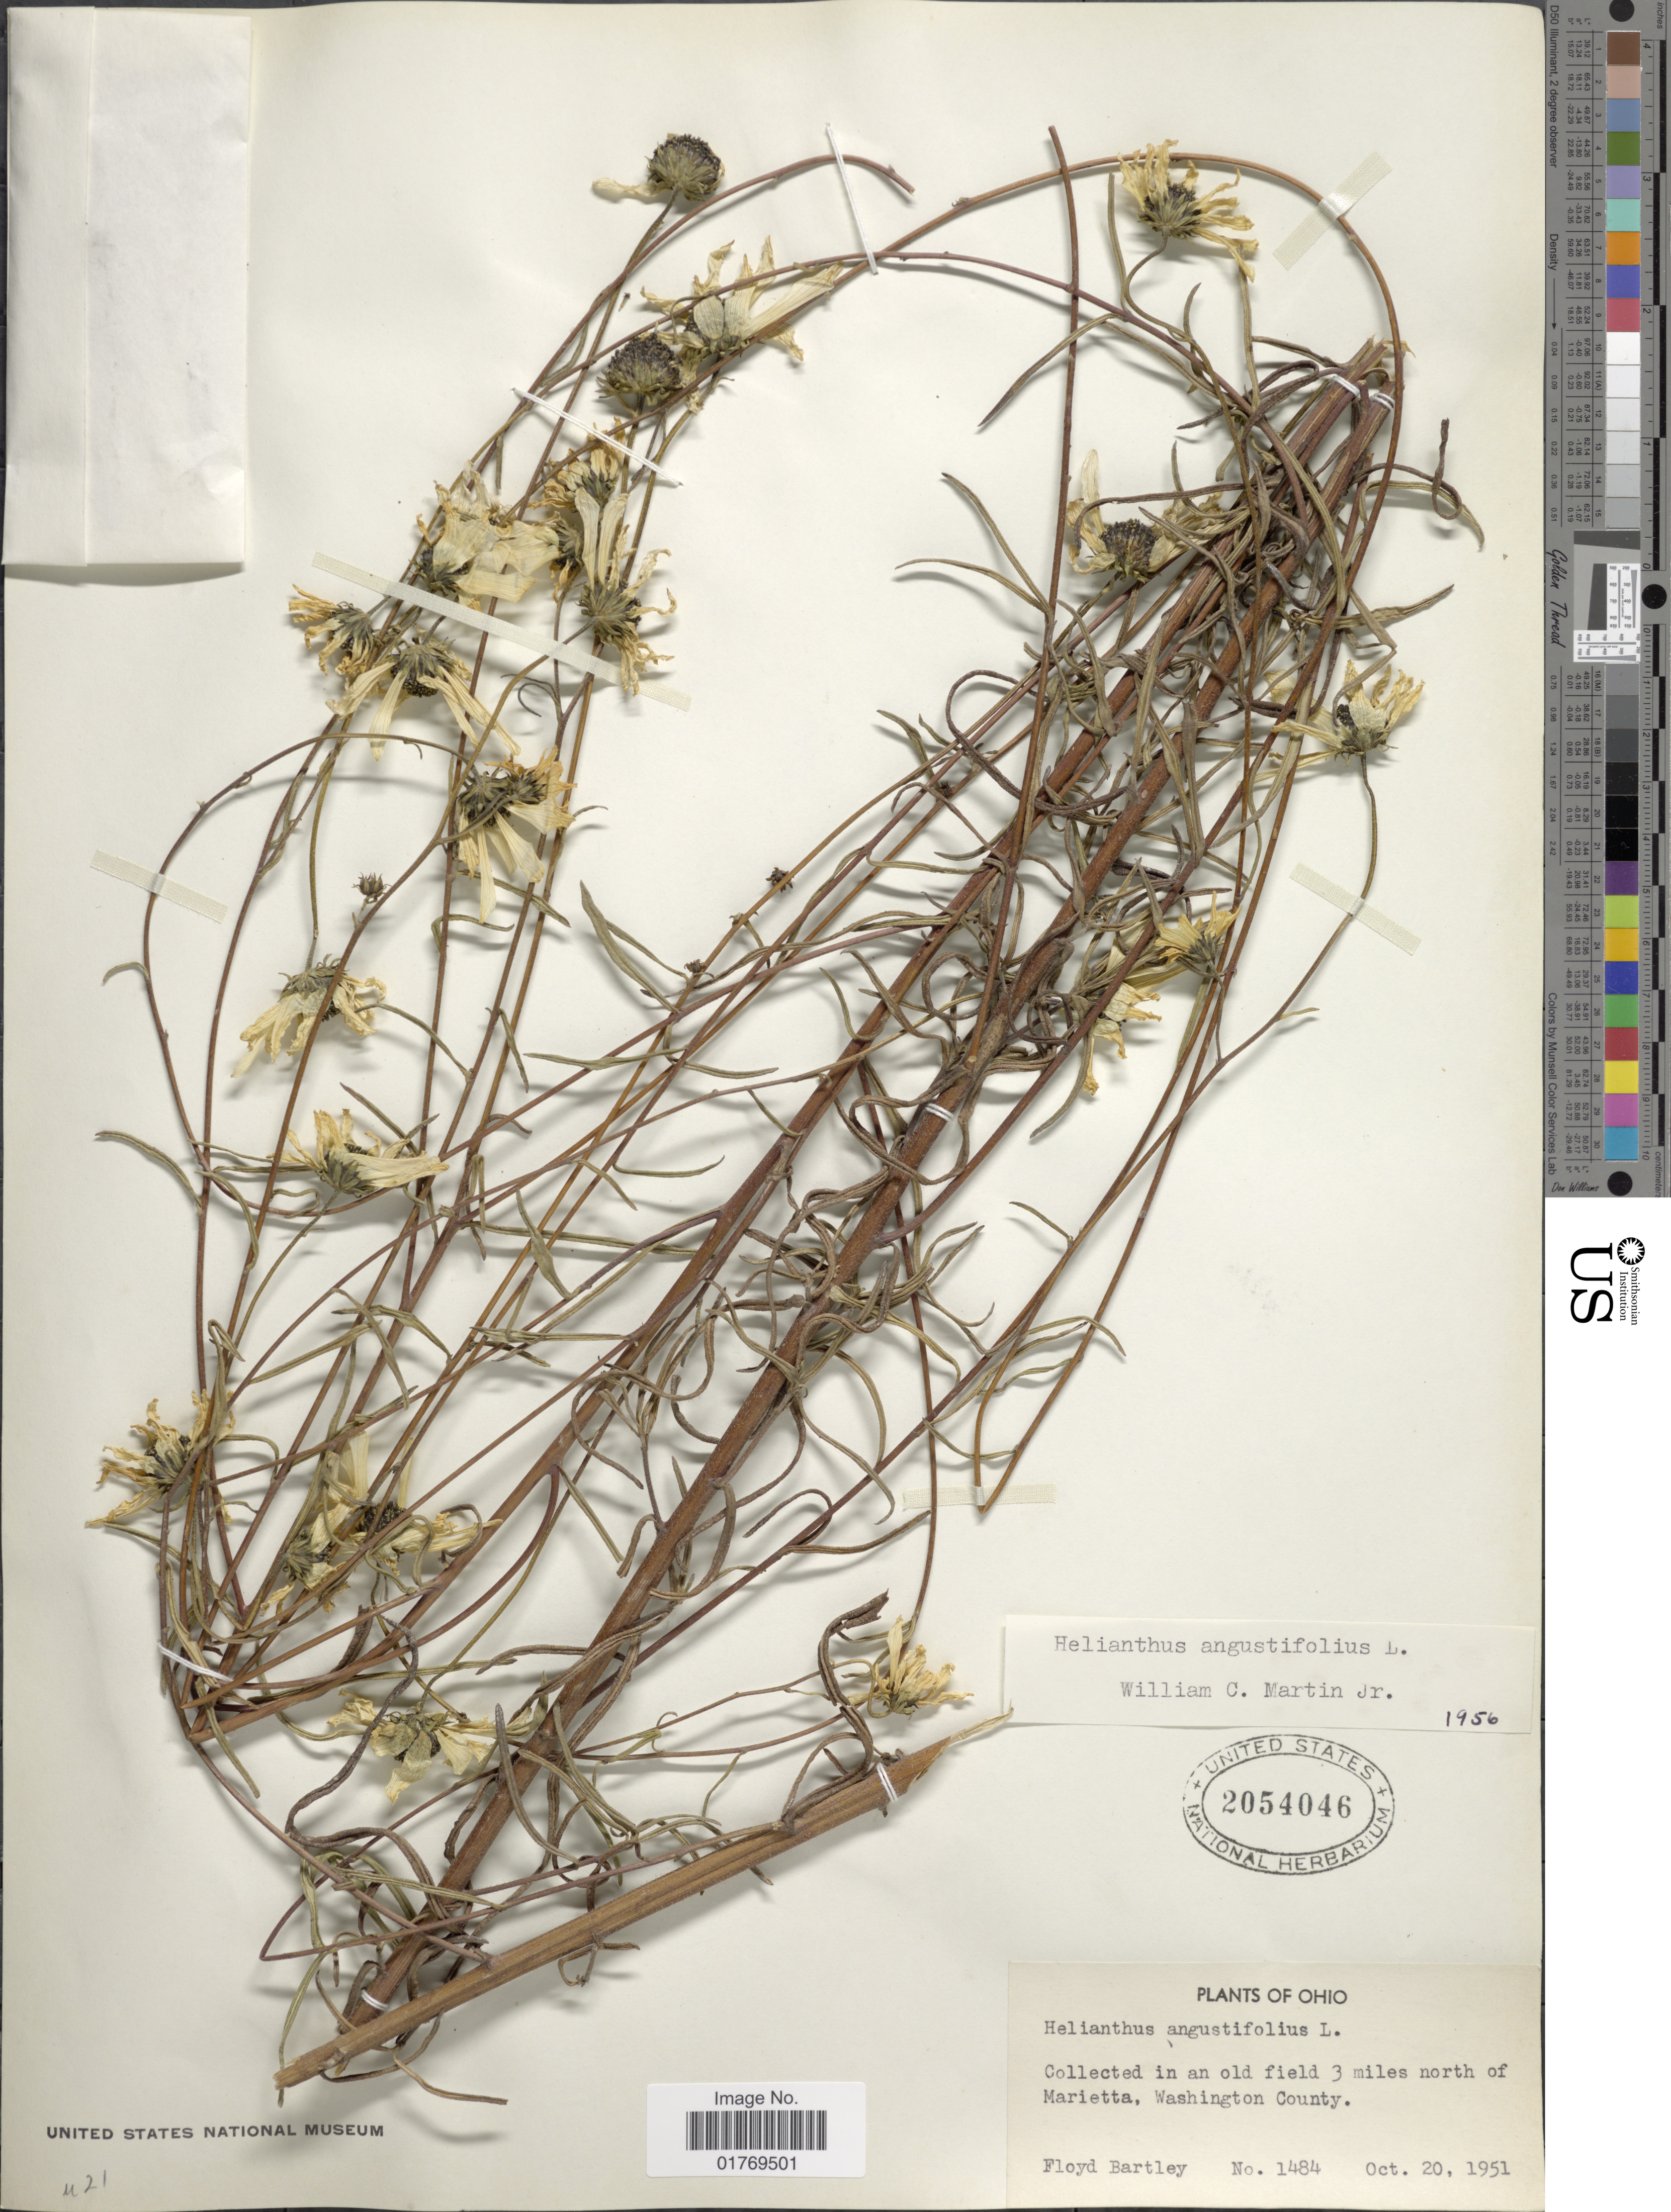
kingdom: Plantae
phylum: Tracheophyta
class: Magnoliopsida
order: Asterales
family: Asteraceae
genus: Helianthus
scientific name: Helianthus angustifolius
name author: L.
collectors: F. Bartley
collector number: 1484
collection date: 1951-10-20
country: United States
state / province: Ohio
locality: Collected in an old field 3 miles north of Marietta, Washington County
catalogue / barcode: US 2054046